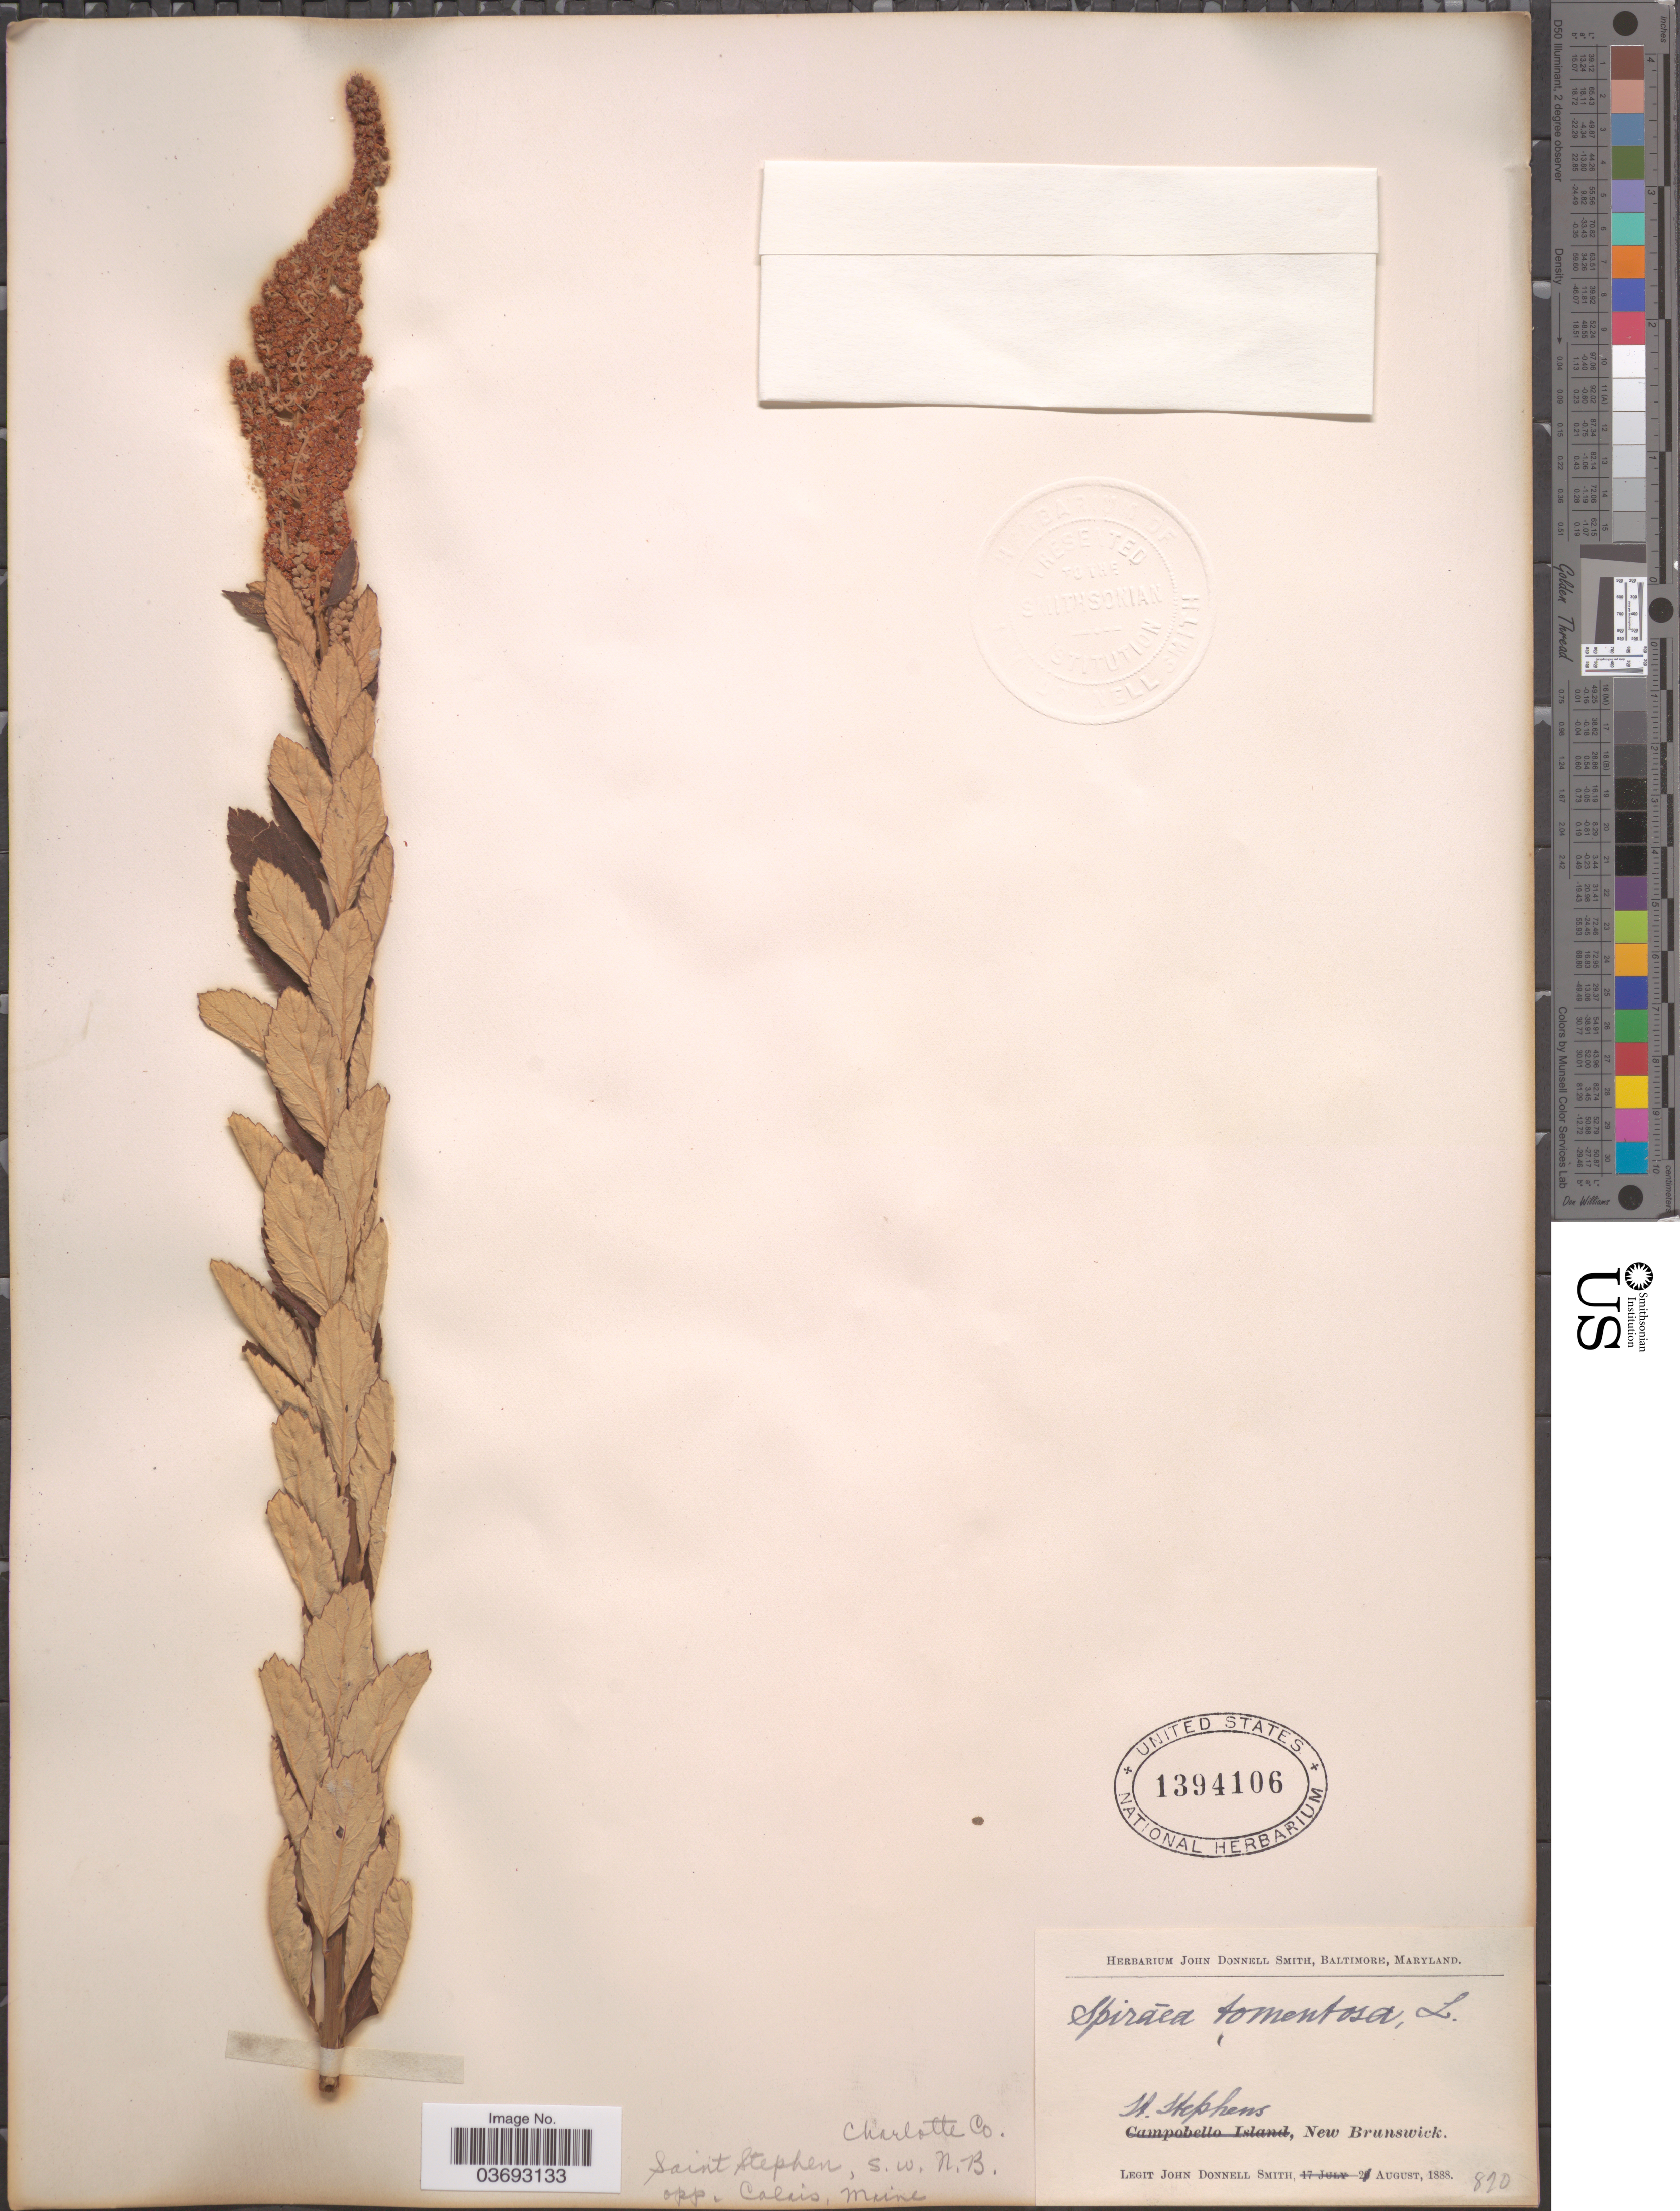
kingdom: Plantae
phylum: Tracheophyta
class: Magnoliopsida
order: Rosales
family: Rosaceae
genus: Spiraea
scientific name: Spiraea tomentosa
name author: L.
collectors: J. Donnell Smith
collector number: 820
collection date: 1888-08-21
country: Canada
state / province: New Brunswick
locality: Charlotte Co. Saint Stephen, S.W. N.B. opp. Calais, Maine.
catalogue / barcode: US 1394106